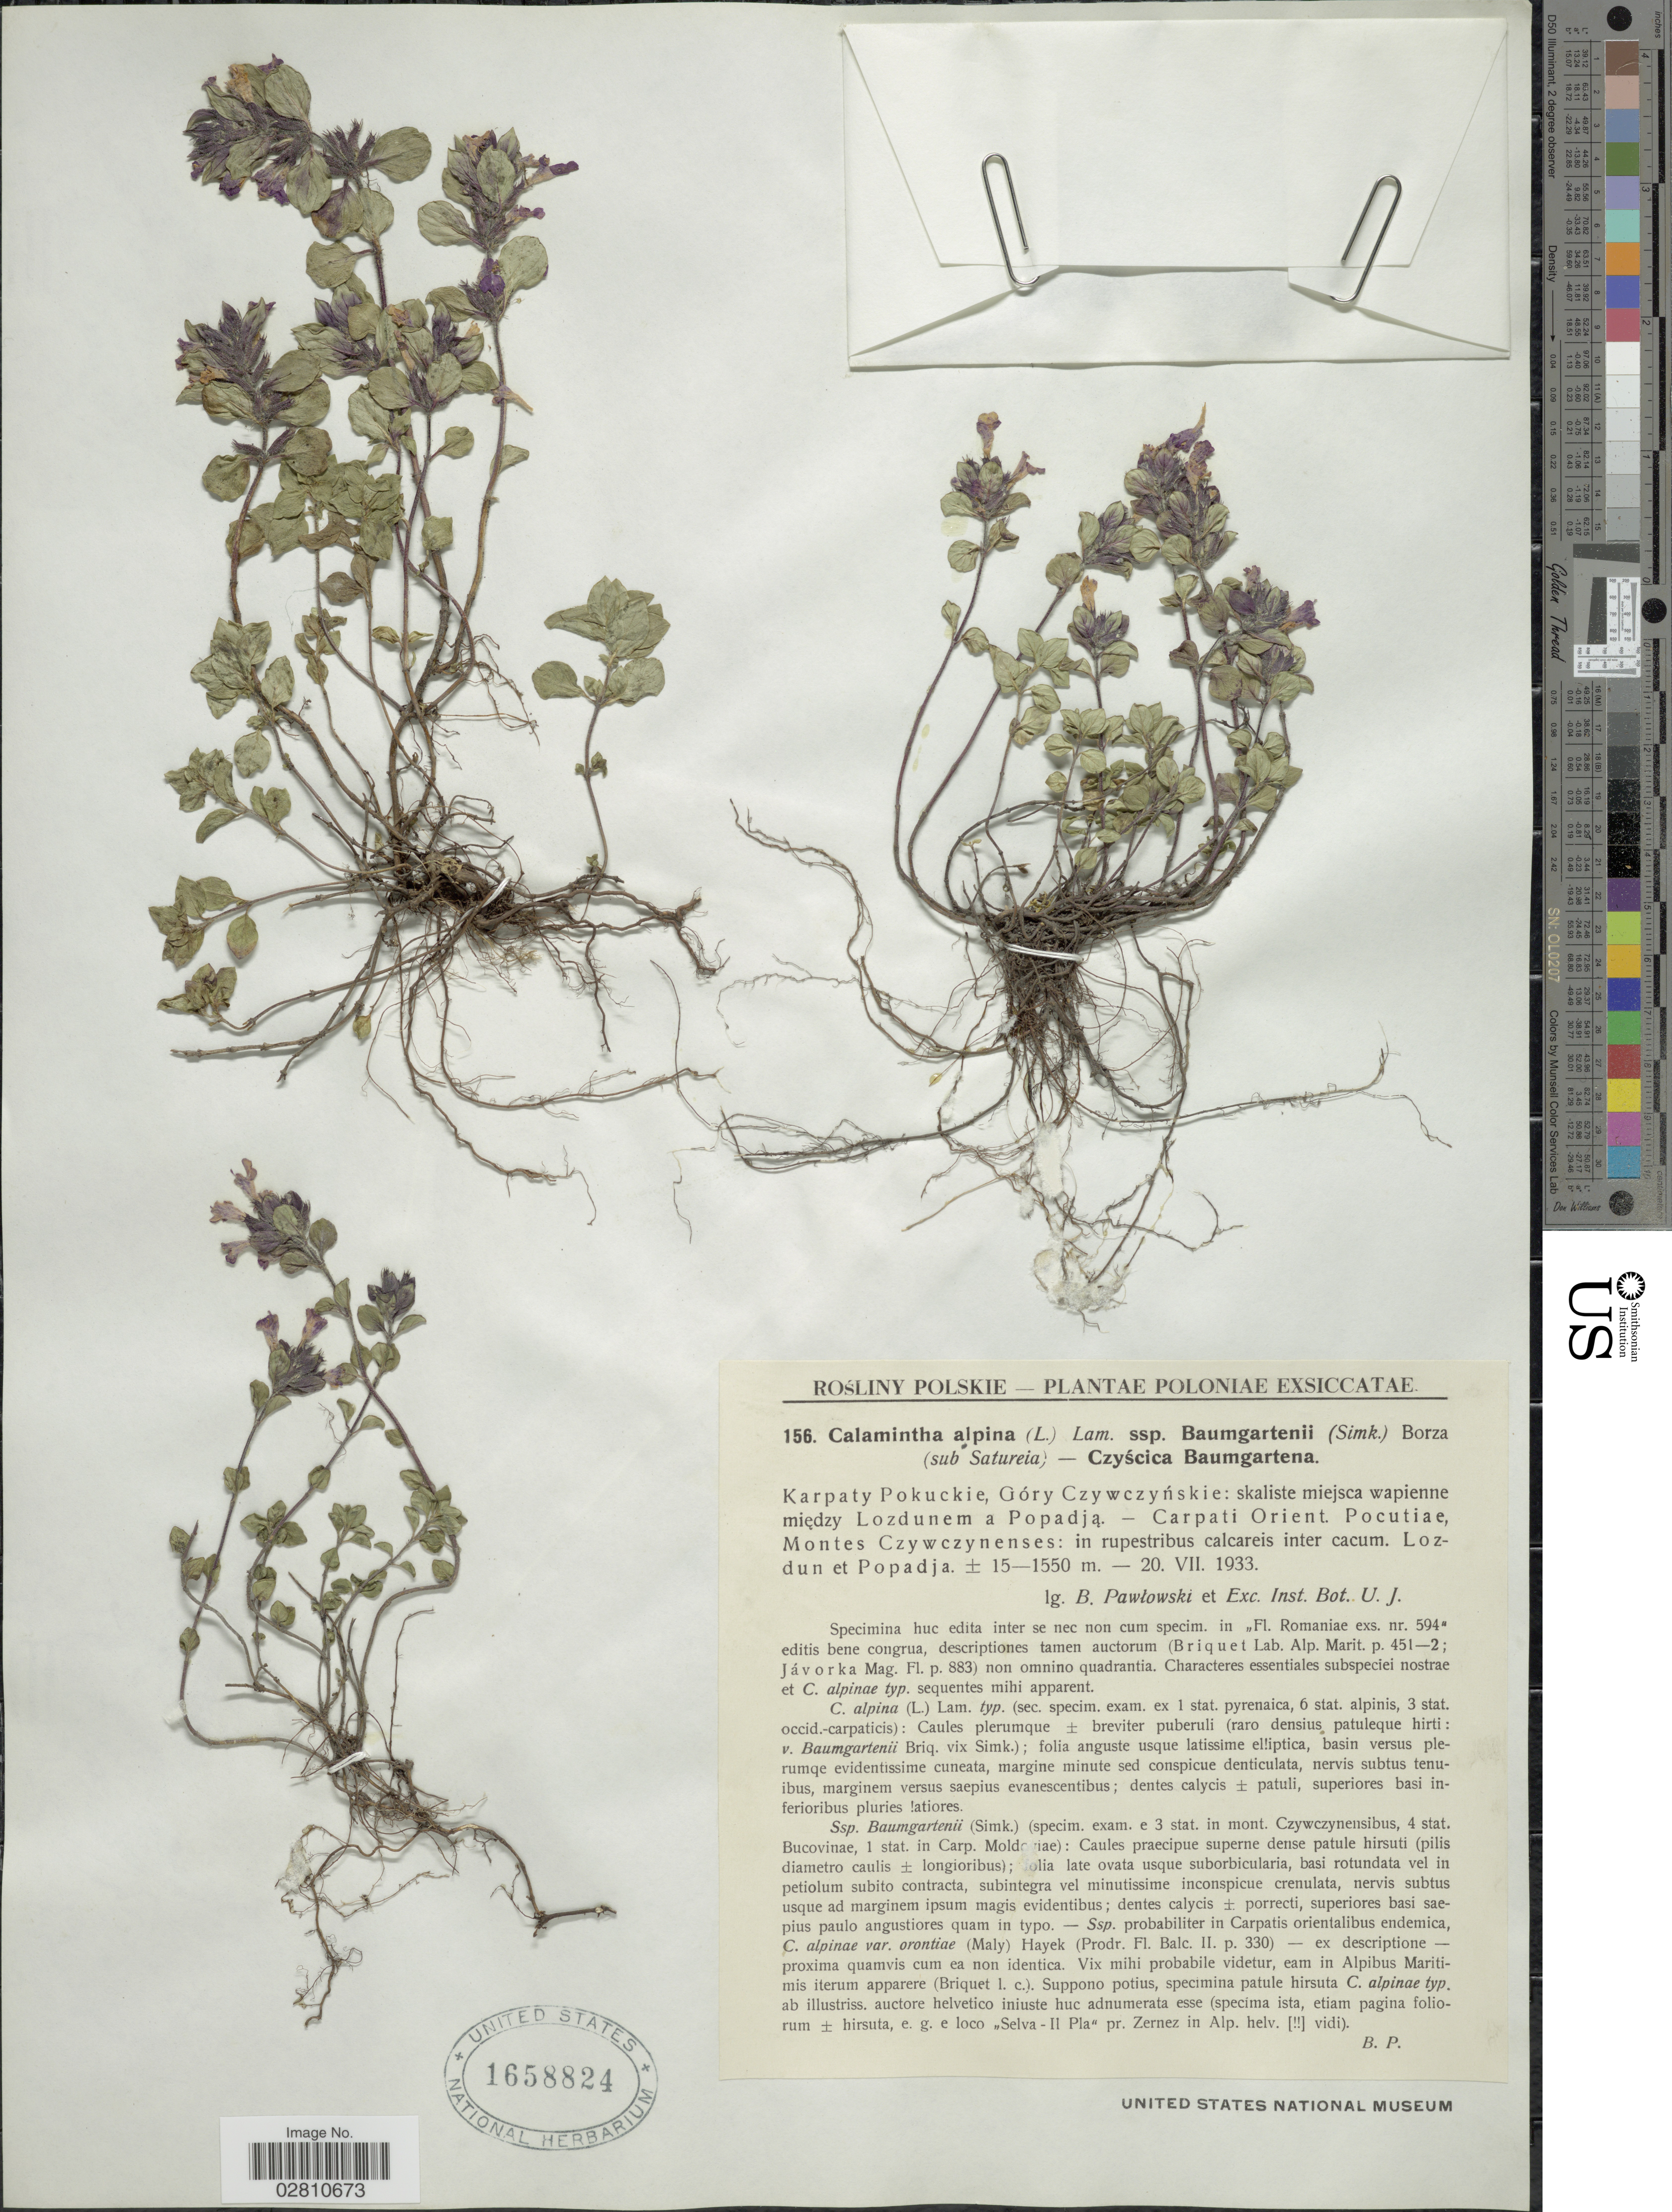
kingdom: Plantae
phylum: Tracheophyta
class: Magnoliopsida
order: Lamiales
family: Lamiaceae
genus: Clinopodium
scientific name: Clinopodium alpinum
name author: (L.) Kuntze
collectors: B. Pawlowski & Exch. Inst. Bot. U.J.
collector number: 156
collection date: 1933-07-20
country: Poland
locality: Poloniae Exsiccatae, Karpaty Pokuckie, Góry Czywczynskie: skaliste miejsca wapienne miedzy Lozdunem a Popadja, Carpati Orient. Pocutiae, Montes Czywczynenses: in rupestribus calcareis inter cacum. Lozdun et Popadja.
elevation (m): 1500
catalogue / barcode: US 1658824